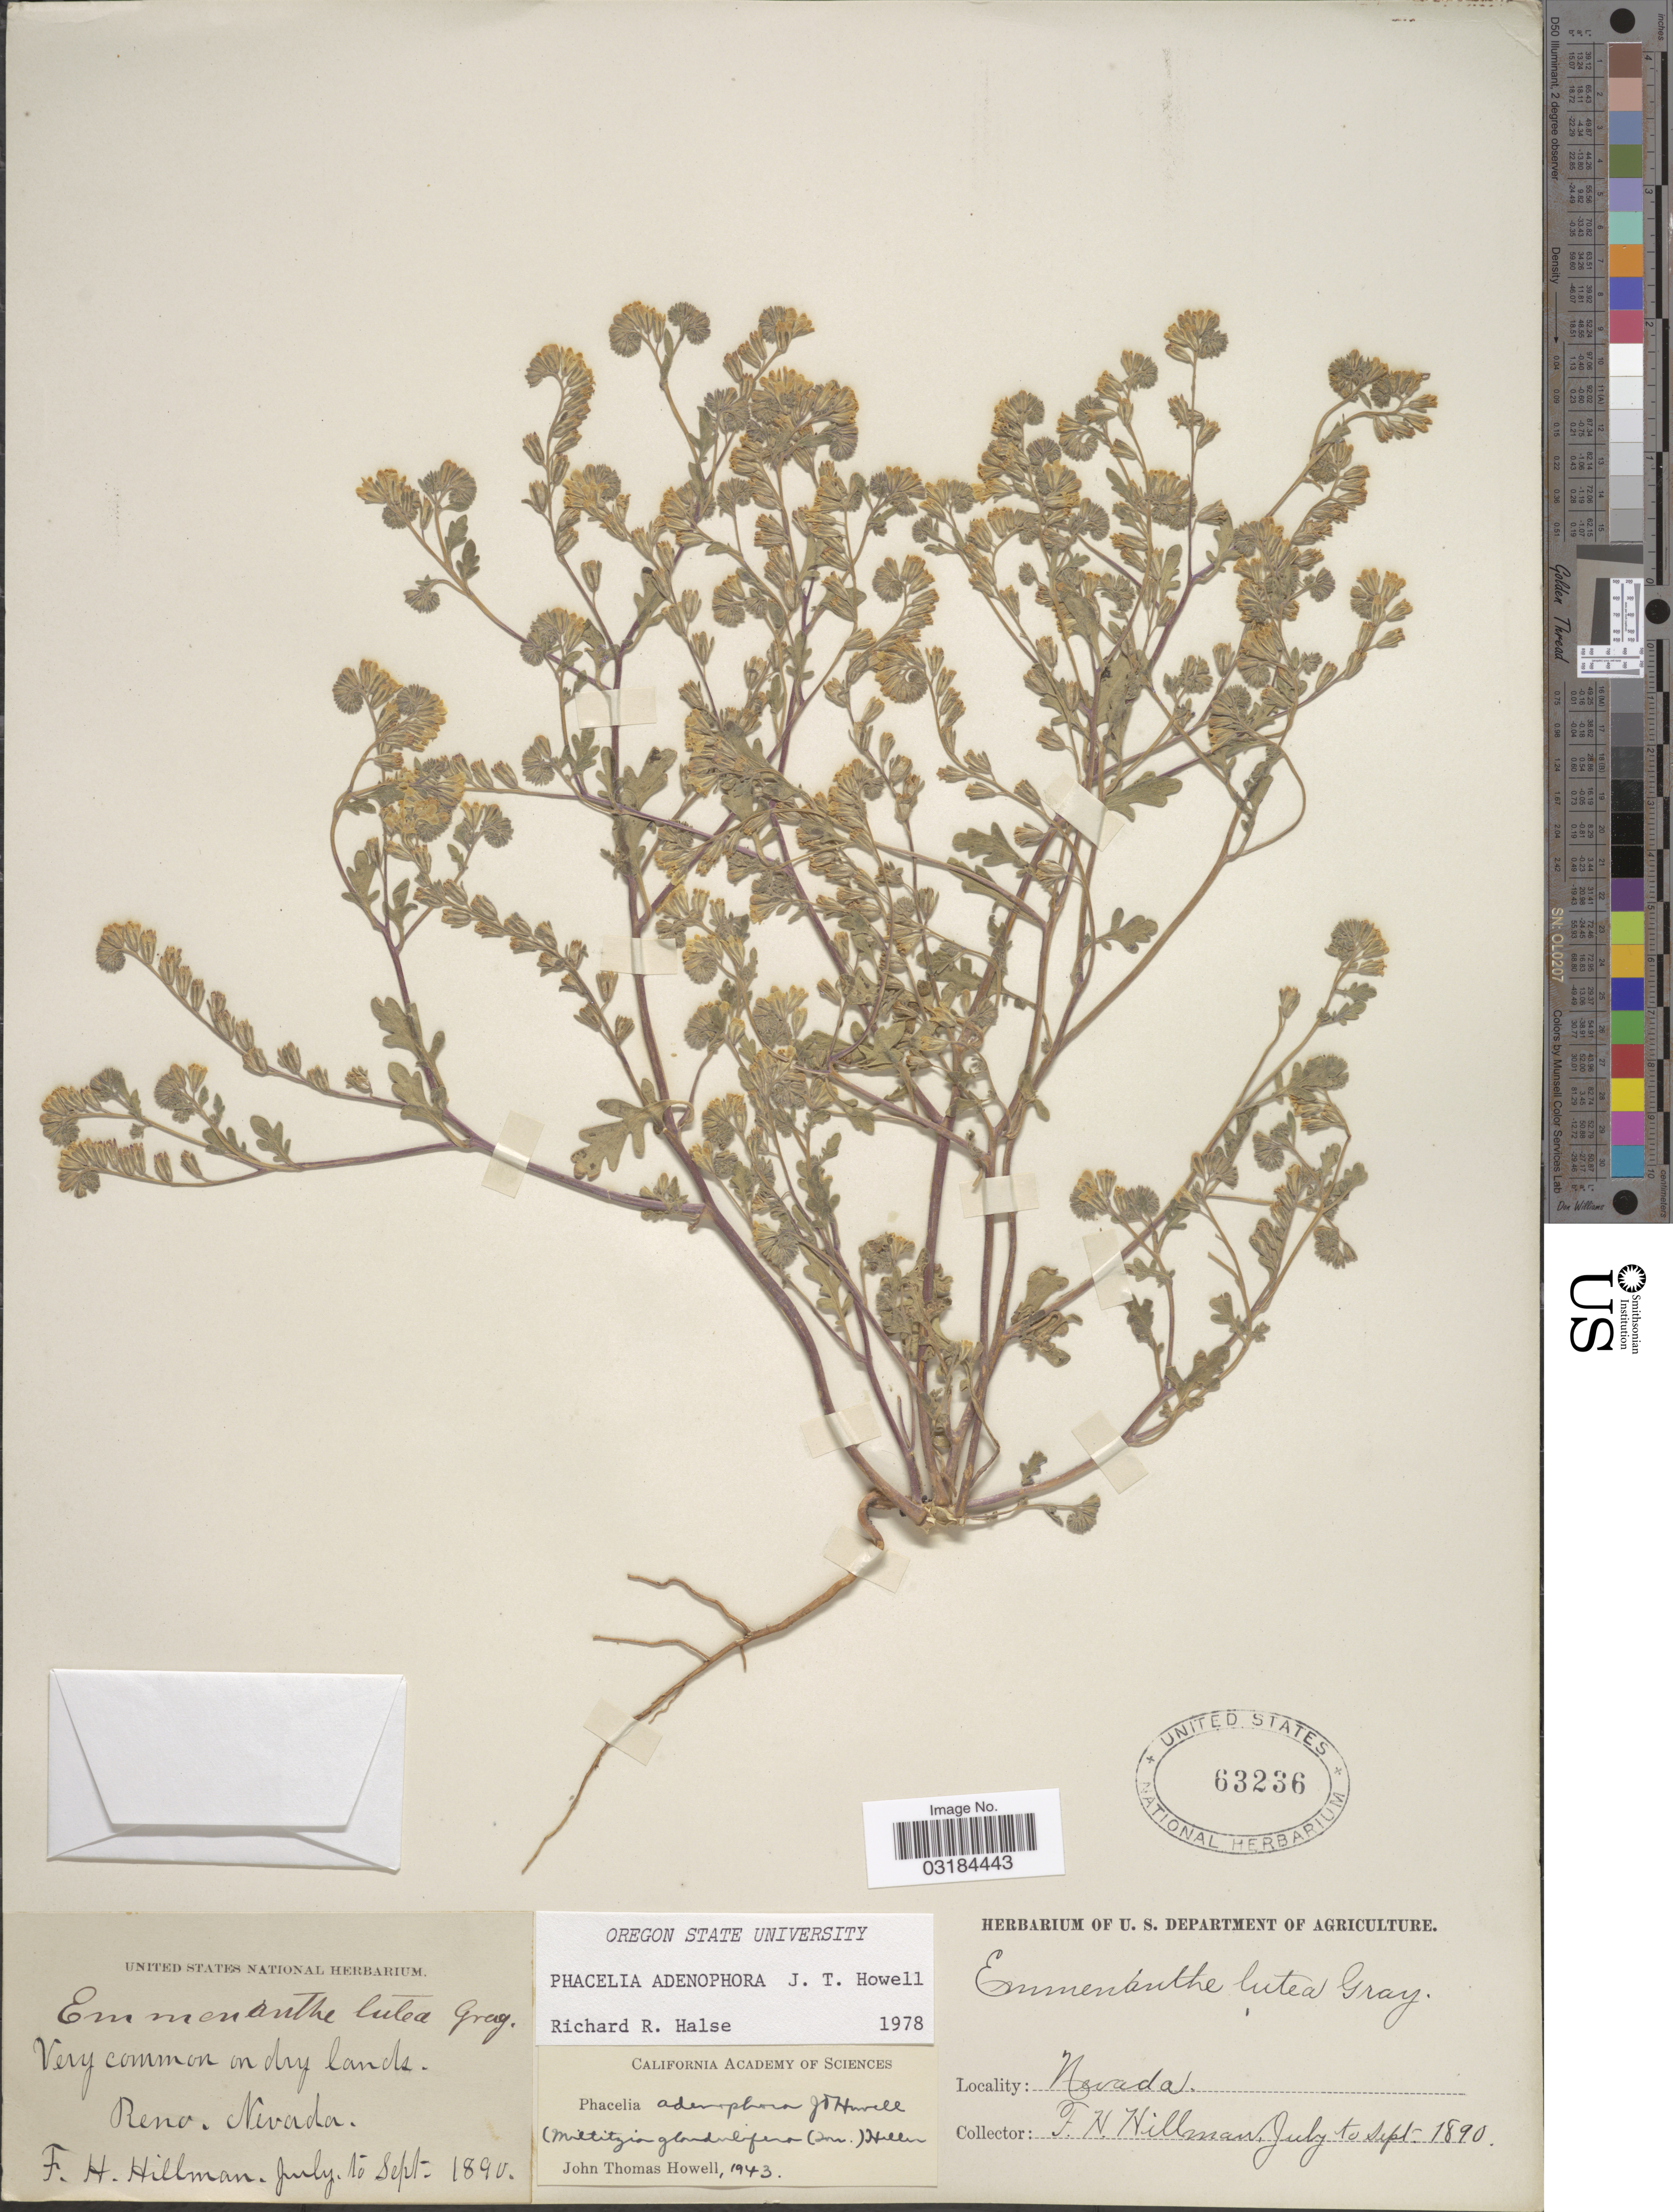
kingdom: Plantae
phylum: Tracheophyta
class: Magnoliopsida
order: Boraginales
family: Hydrophyllaceae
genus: Phacelia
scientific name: Phacelia adenophora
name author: J.T. Howell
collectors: F. Hillman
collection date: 1890-07/1890-09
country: United States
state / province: Nevada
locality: Reno.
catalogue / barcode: US 63236